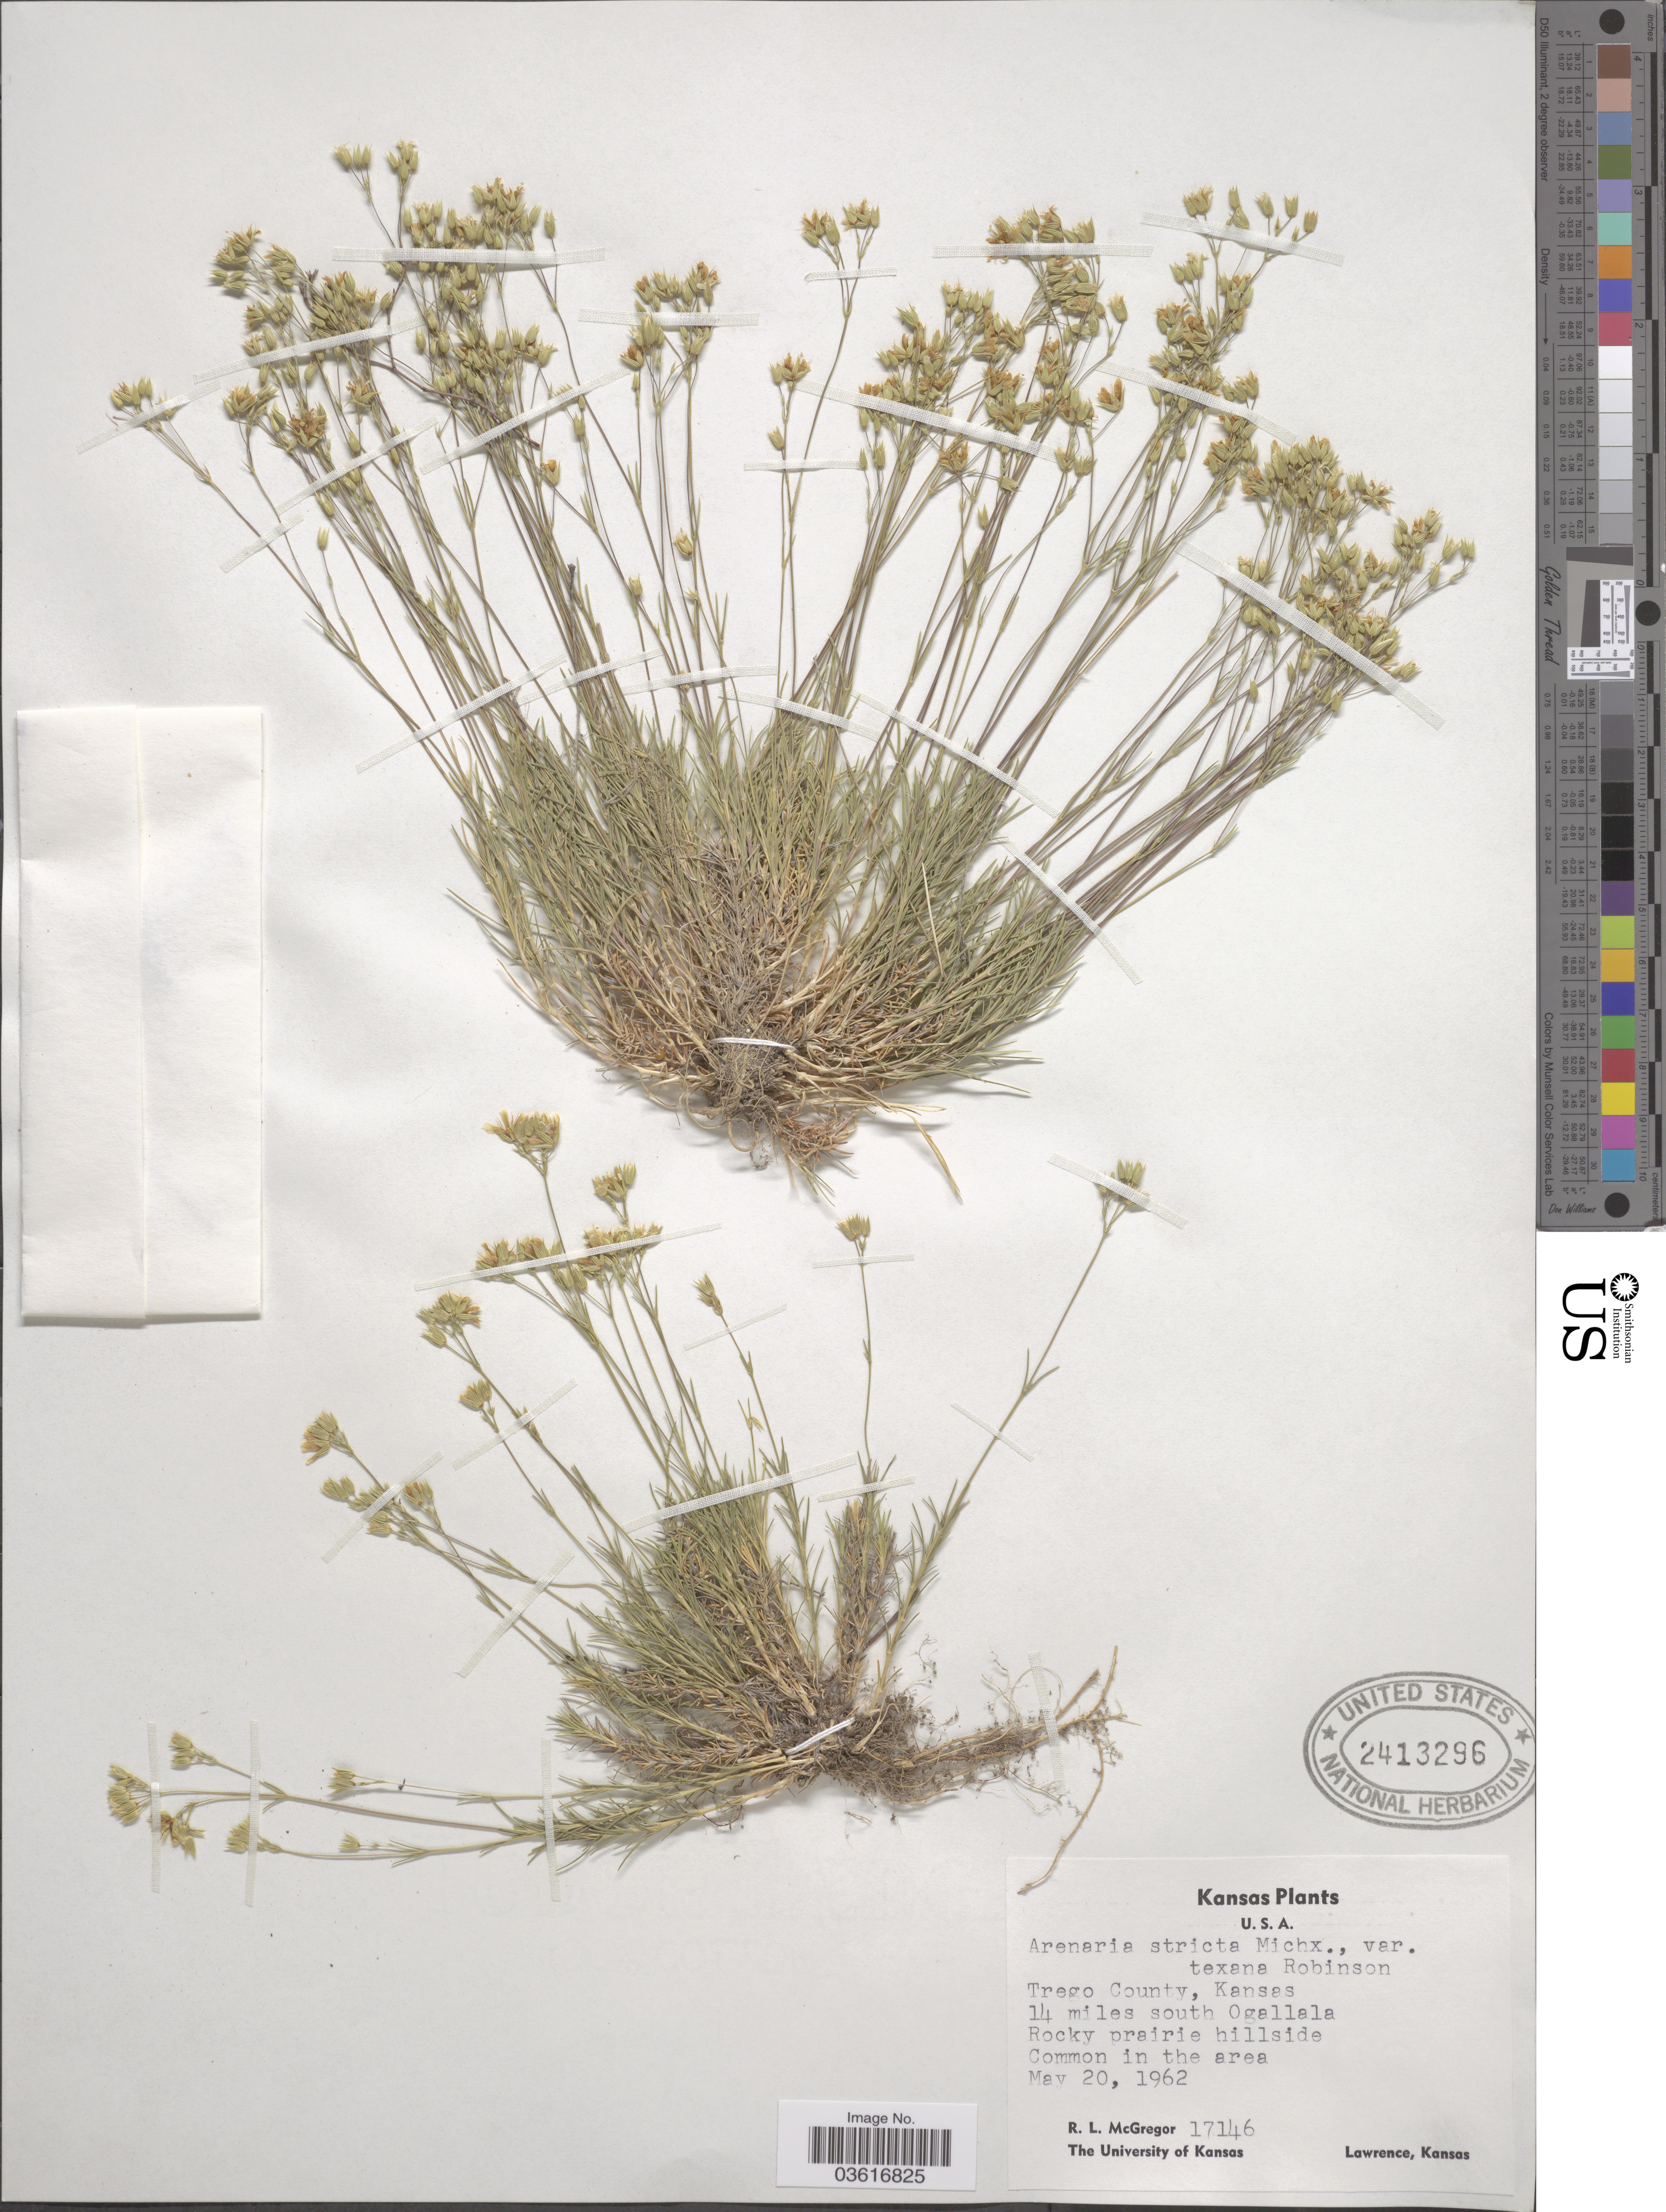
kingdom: Plantae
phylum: Tracheophyta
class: Magnoliopsida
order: Caryophyllales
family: Caryophyllaceae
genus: Minuartia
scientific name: Minuartia stricta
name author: (Sw.) Hiern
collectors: R. McGregor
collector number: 17146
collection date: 1962-05-20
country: United States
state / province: Kansas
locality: Trego County. 14 miles south Ogallala.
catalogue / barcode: US 2413296